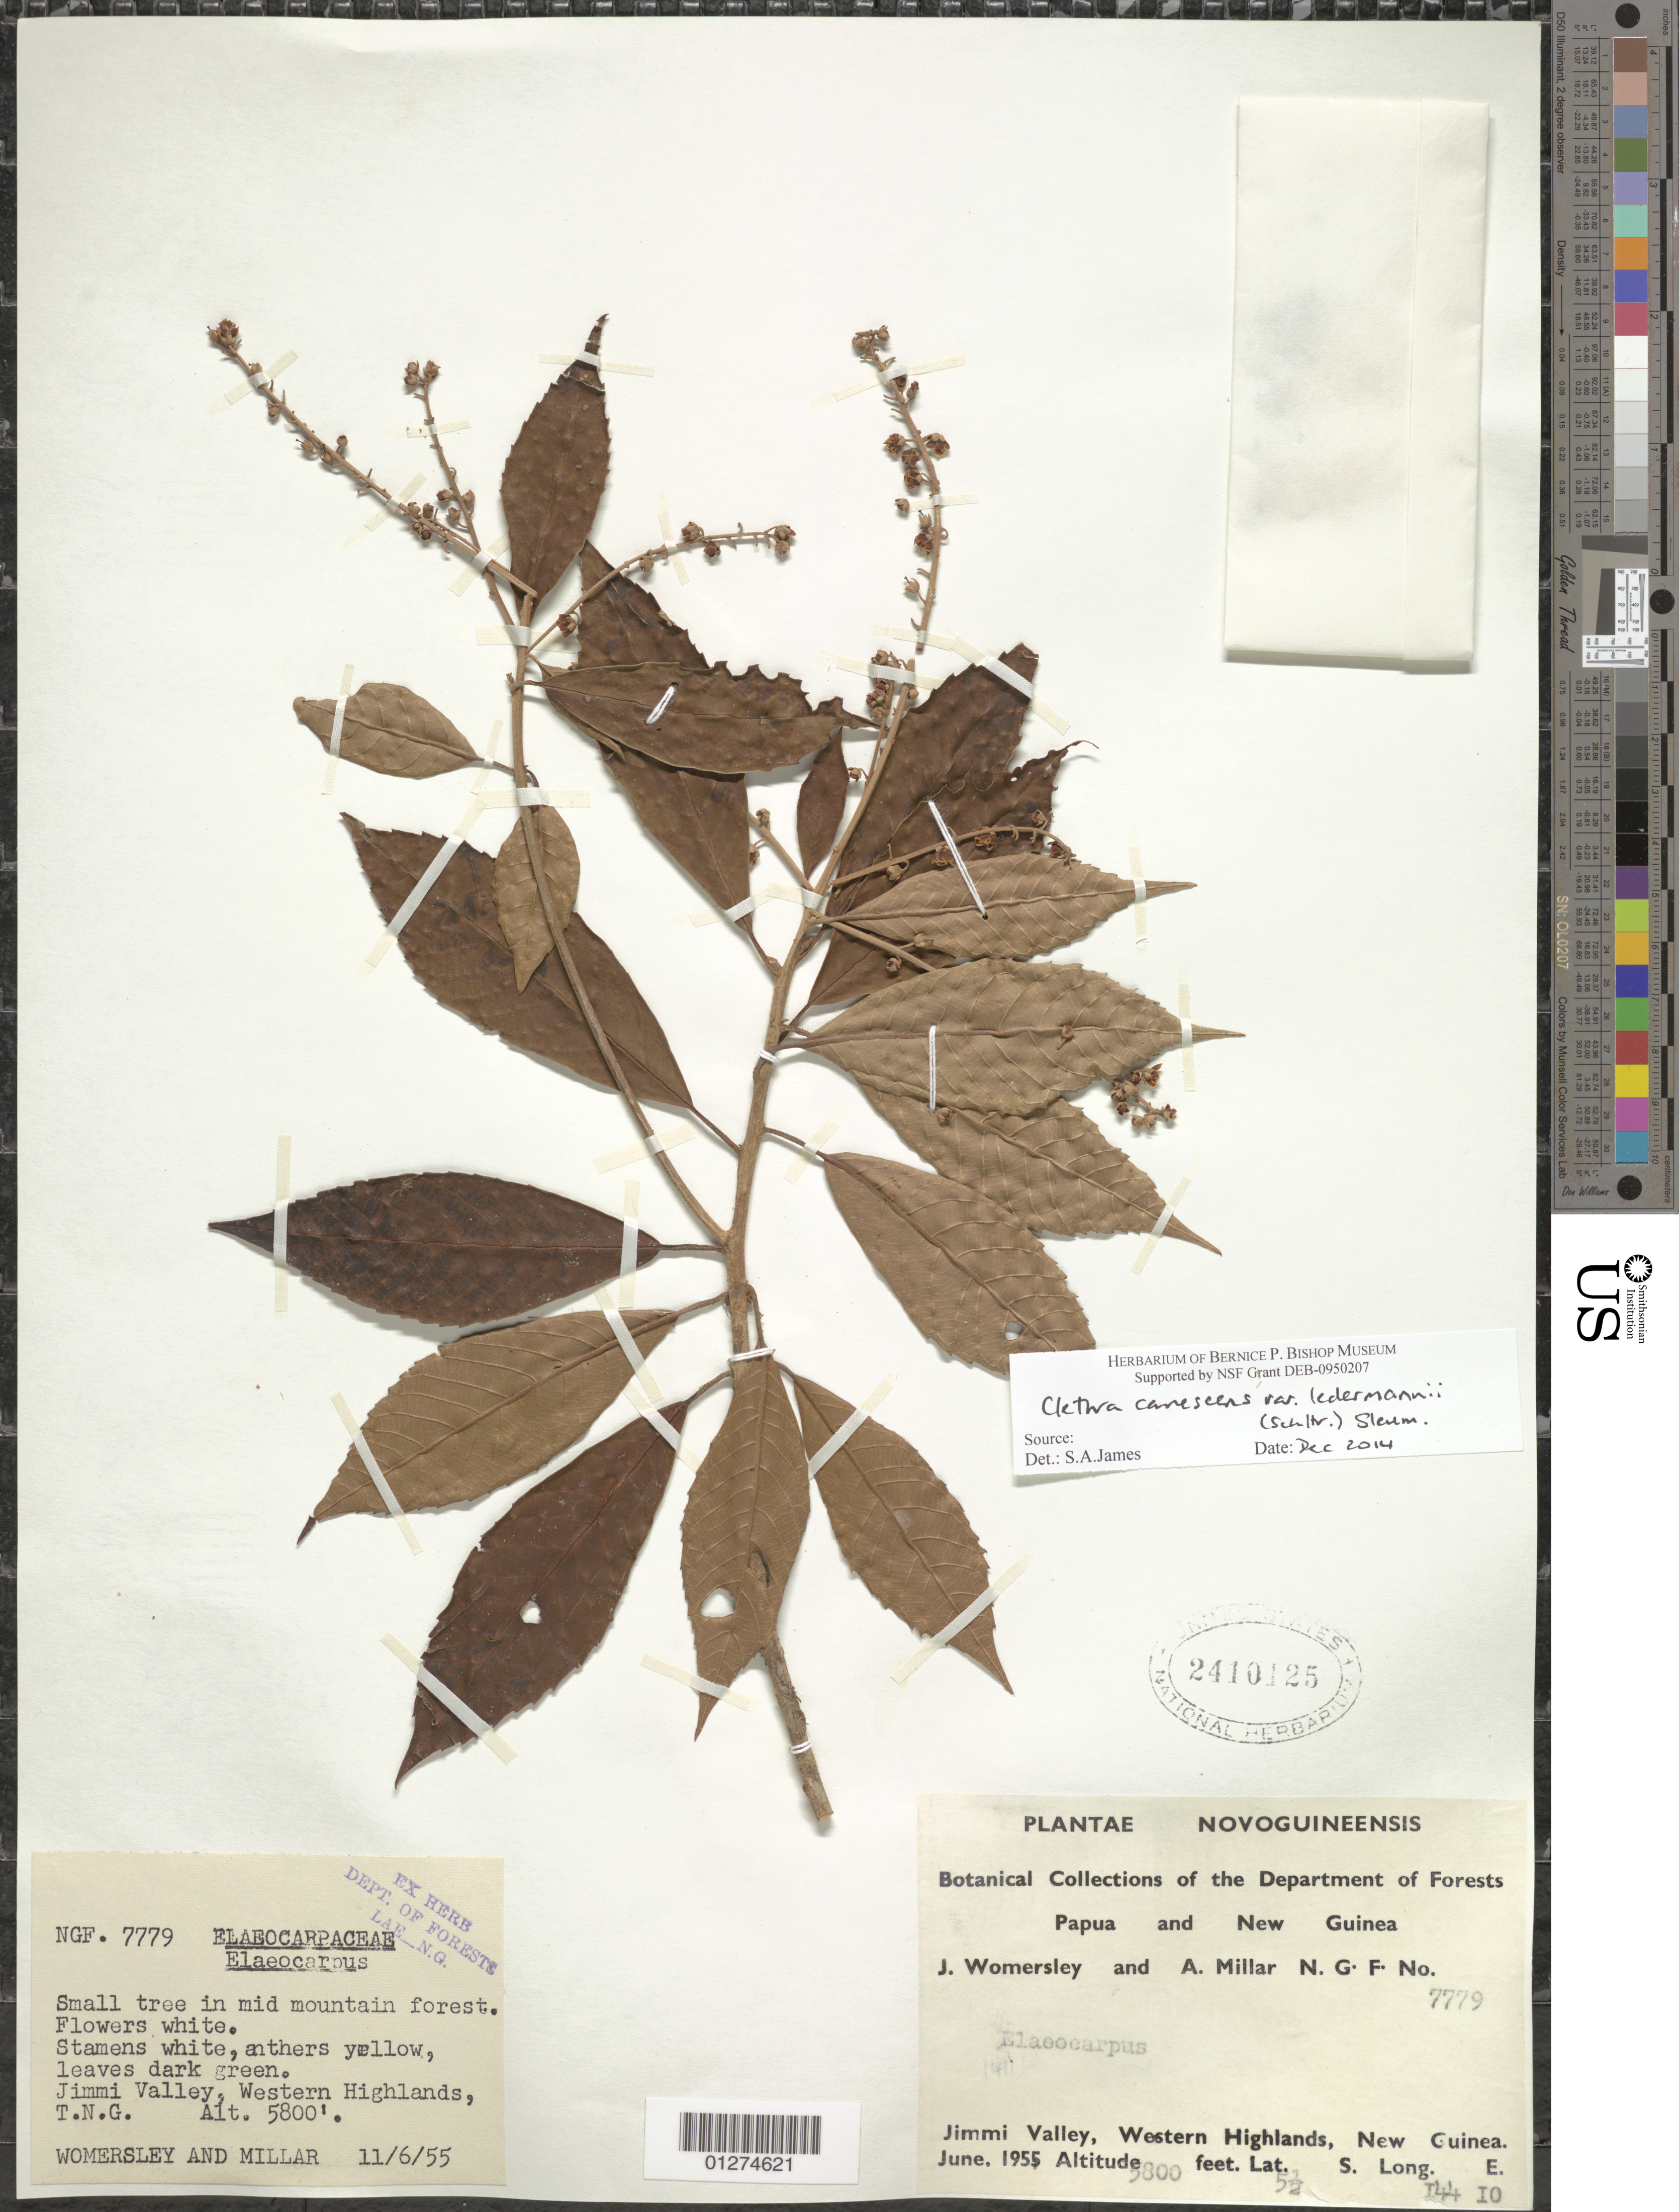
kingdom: Plantae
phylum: Tracheophyta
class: Magnoliopsida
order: Ericales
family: Clethraceae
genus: Clethra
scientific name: Clethra canescens var. ledermannii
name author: (Schltr.) Sleumer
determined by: James, S. A.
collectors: J. S. Womersley & A. Millar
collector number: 7779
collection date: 1955-06-11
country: Papua New Guinea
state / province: Western Highlands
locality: Jimmi Valley.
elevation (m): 1768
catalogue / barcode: US 2410125